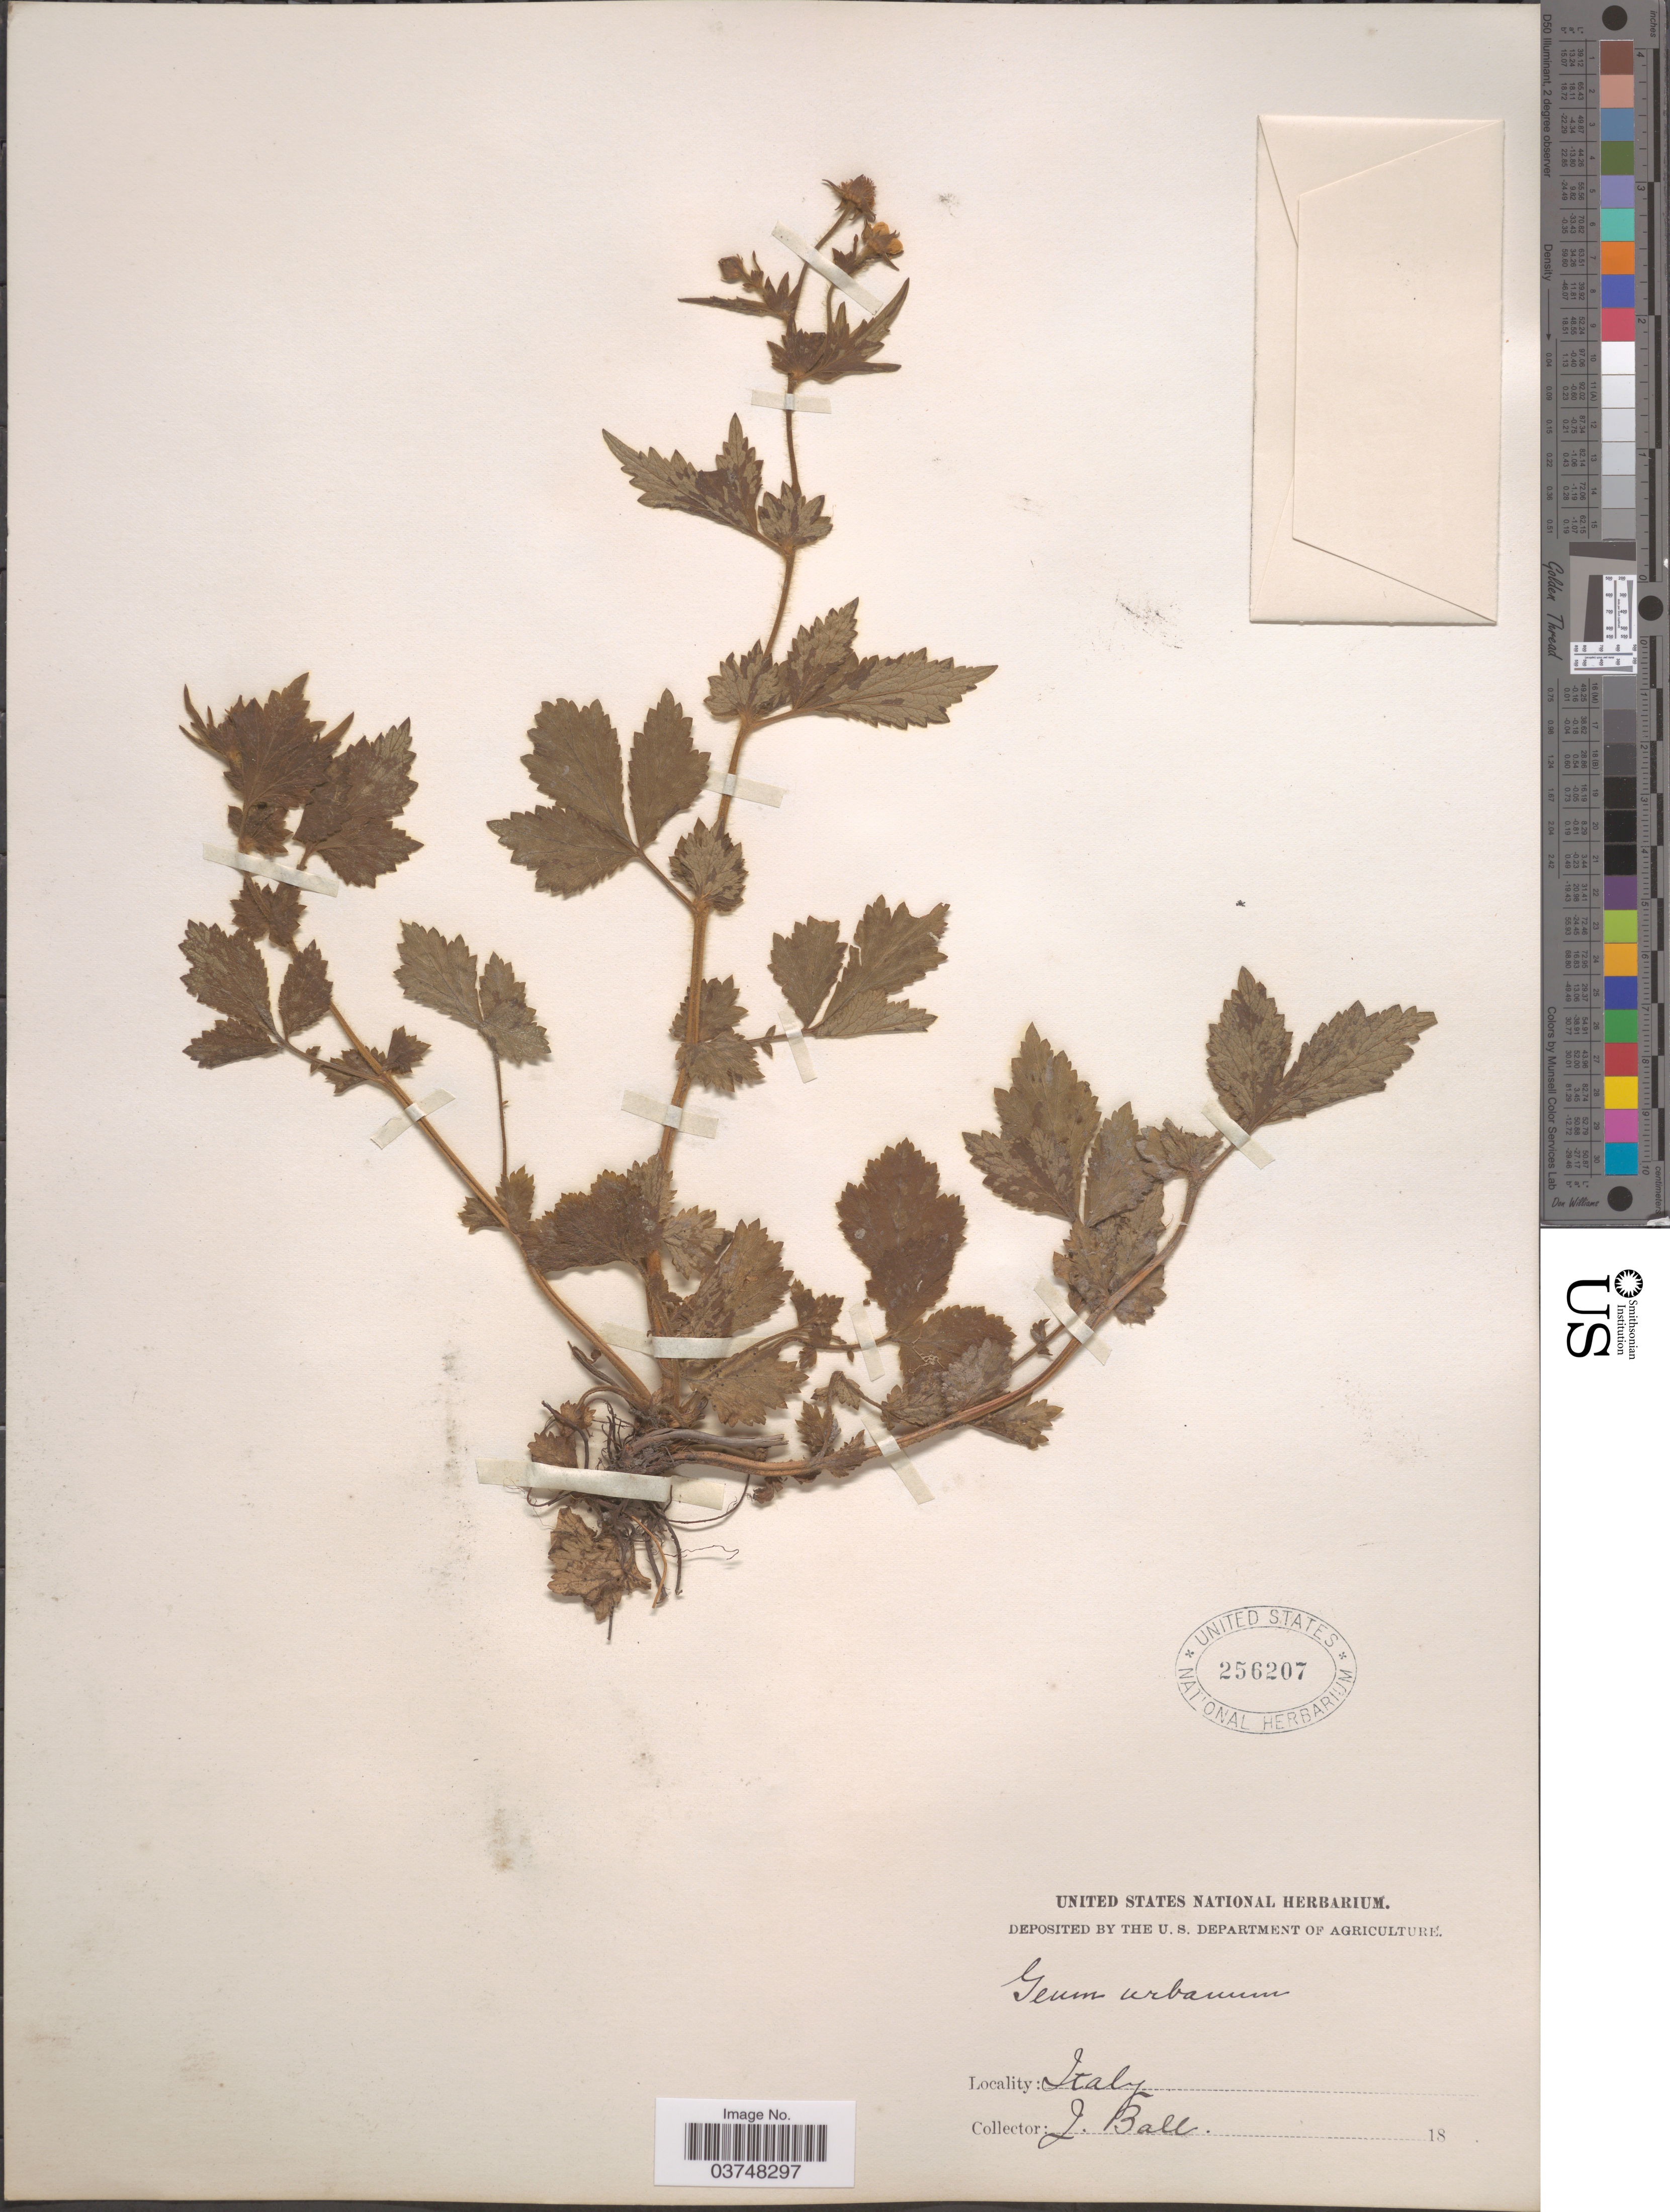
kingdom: Plantae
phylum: Tracheophyta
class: Magnoliopsida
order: Rosales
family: Rosaceae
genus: Geum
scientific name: Geum urbanum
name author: L.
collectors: J. Ball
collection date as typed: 18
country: Italy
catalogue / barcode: US 256207